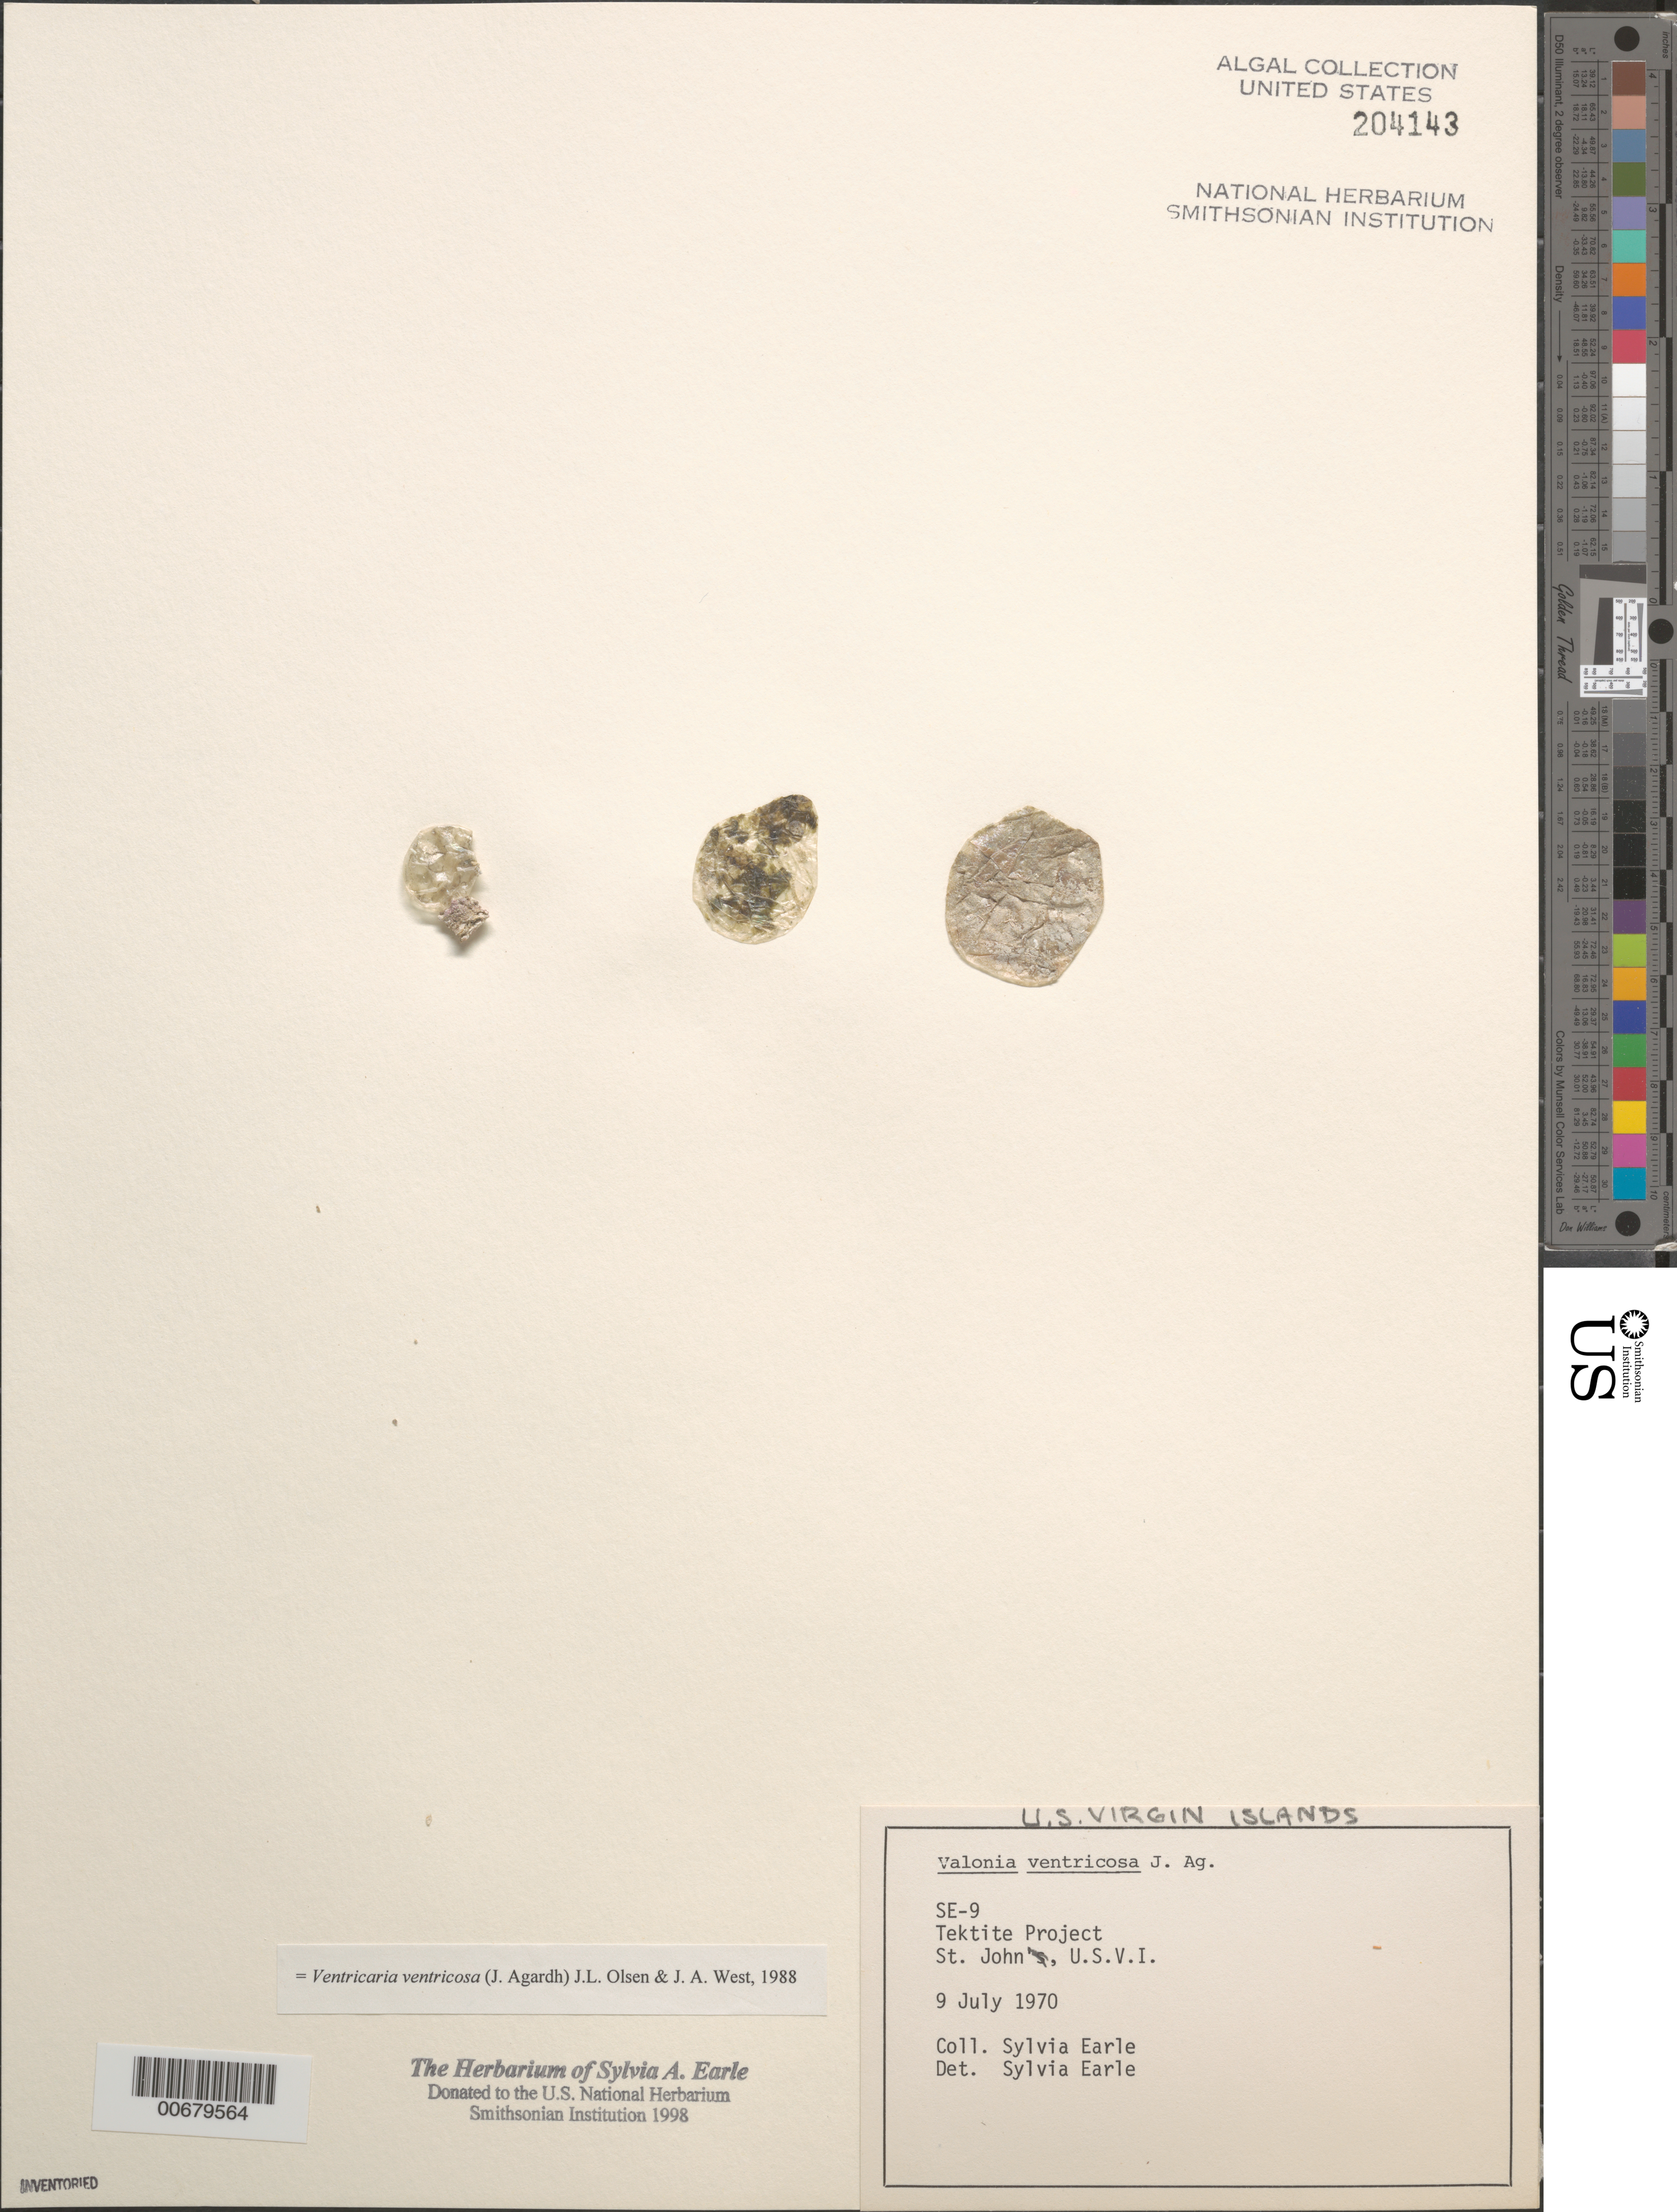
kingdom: Plantae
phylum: Chlorophyta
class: Ulvophyceae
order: Siphonocladales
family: Valoniaceae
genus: Valonia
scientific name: Valonia ventricosa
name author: J. Agardh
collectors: S. A. Earle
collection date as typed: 09 Jul 1970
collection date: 1970-07-09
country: U.S. Virgin Islands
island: St. John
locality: Tektite Project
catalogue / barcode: US 204143